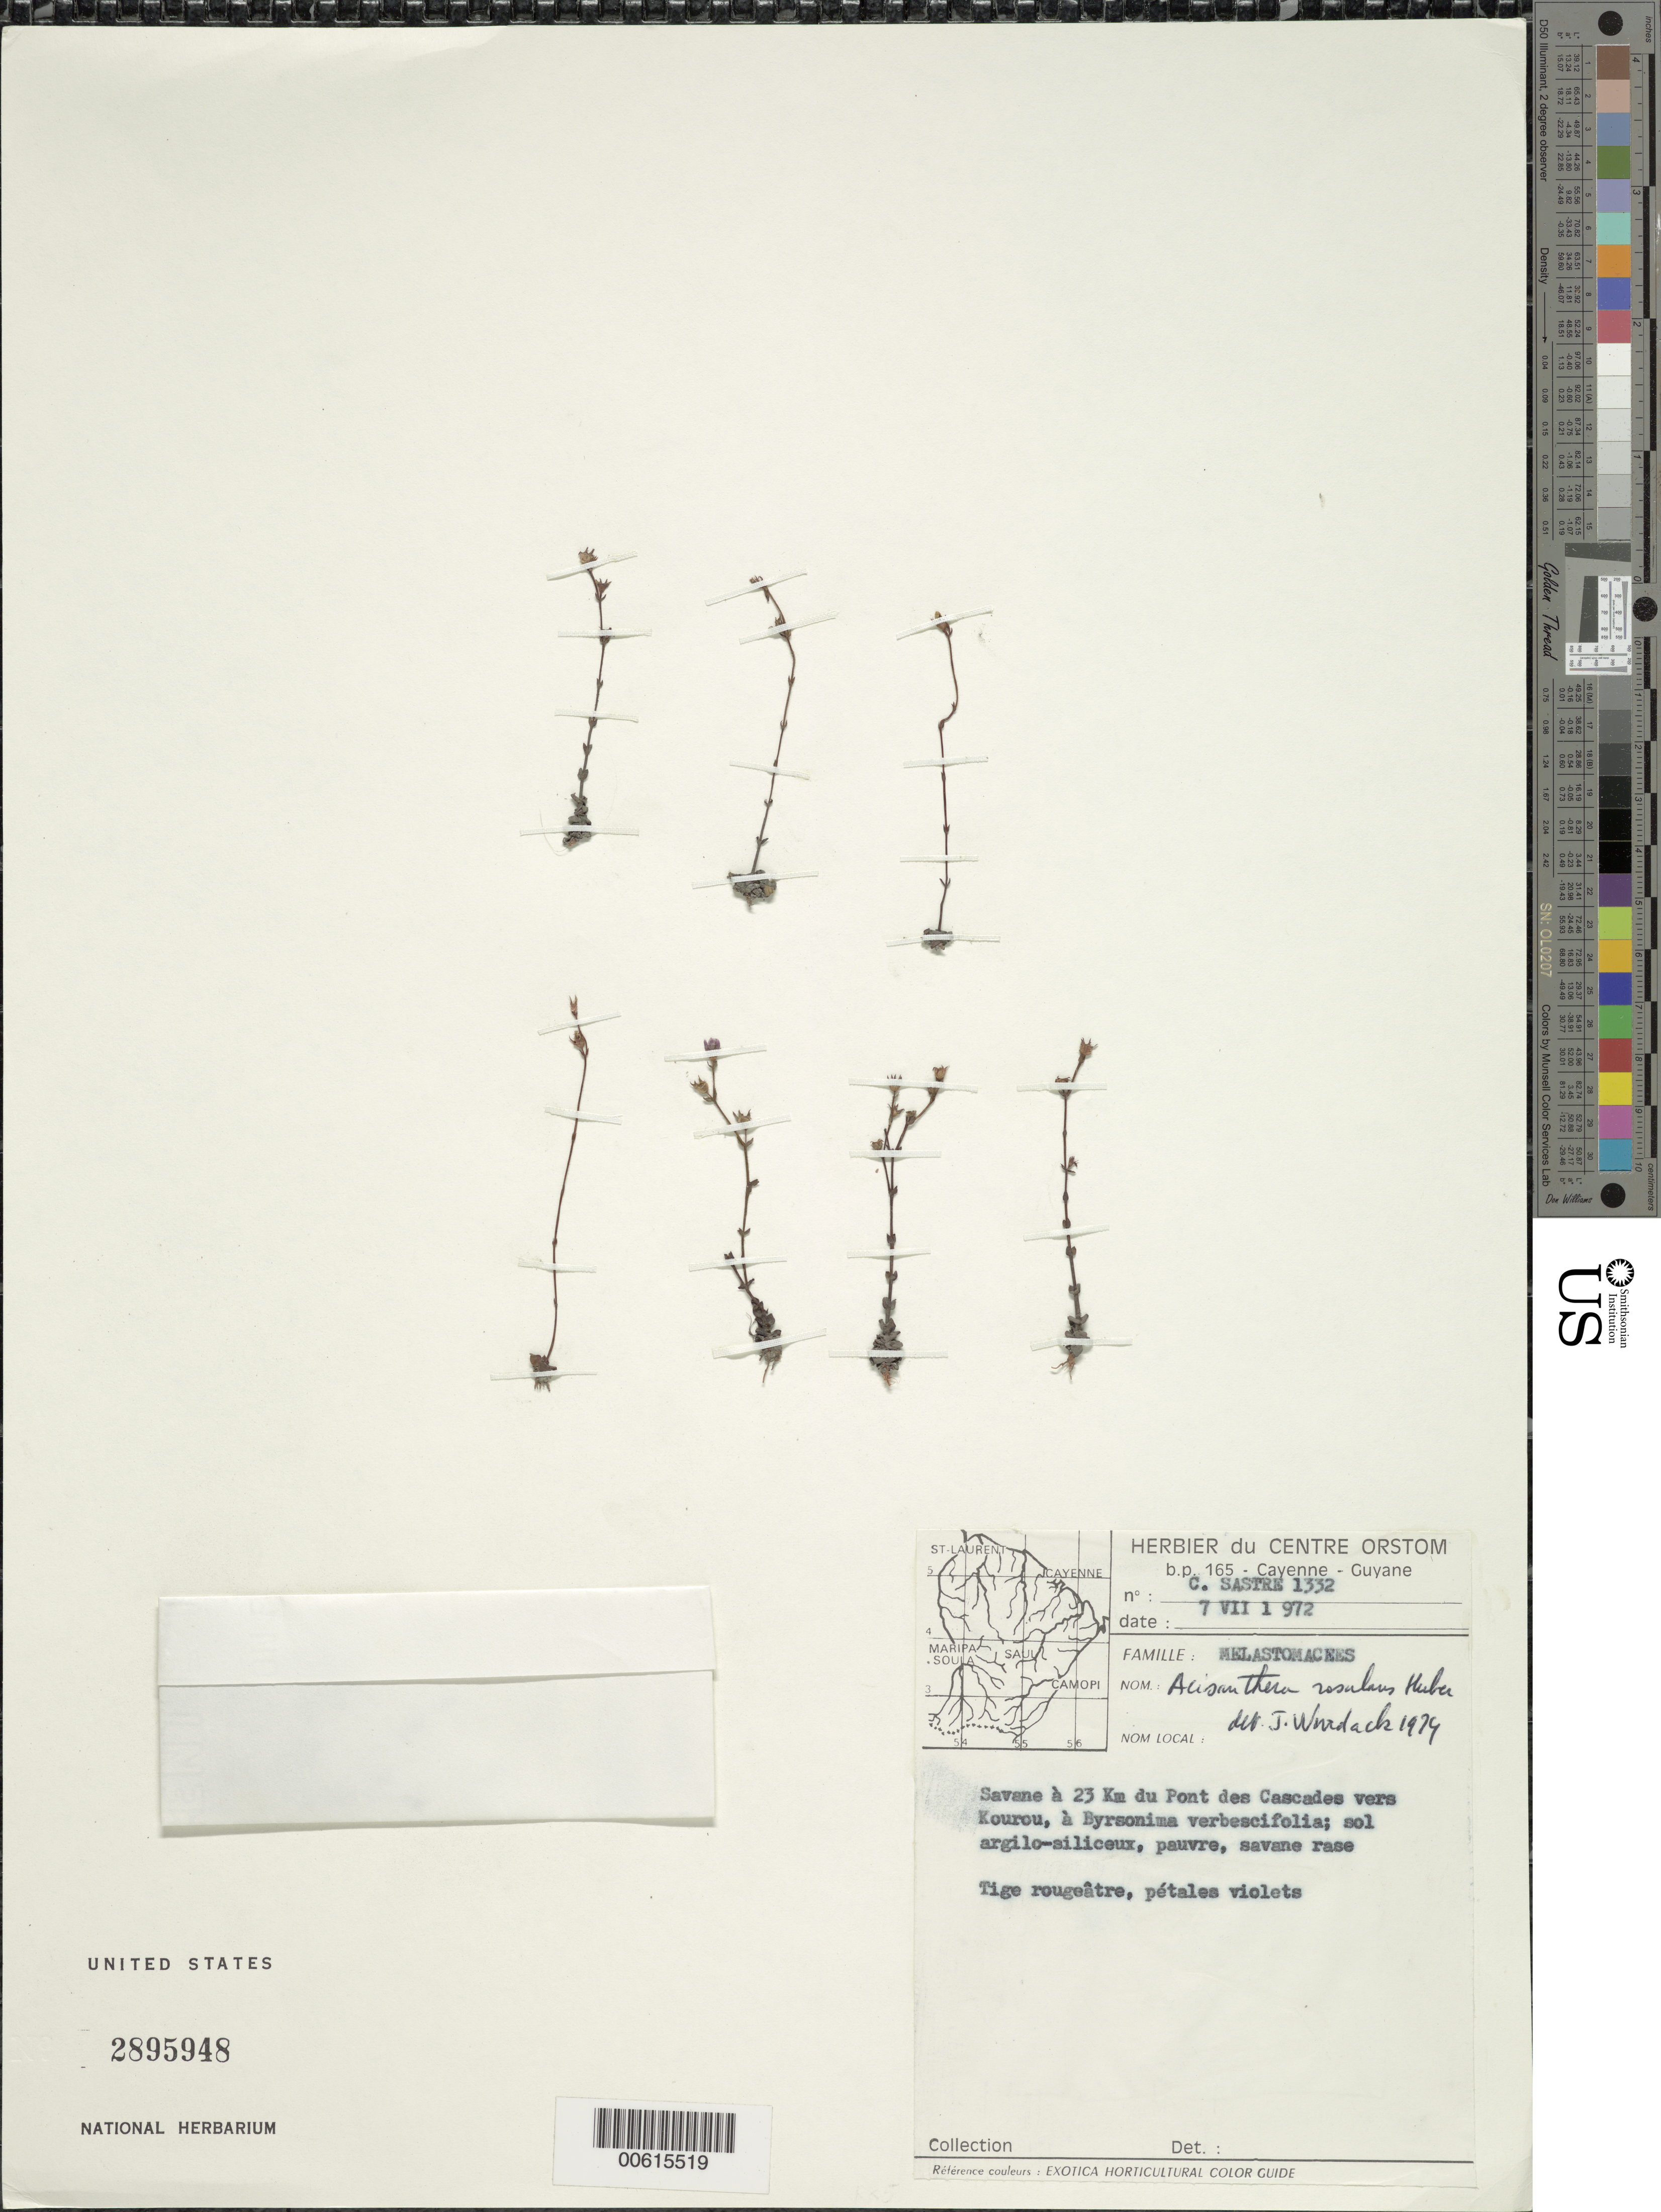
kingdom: Plantae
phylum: Tracheophyta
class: Magnoliopsida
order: Myrtales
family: Melastomataceae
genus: Noterophila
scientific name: Noterophila rosulans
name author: (Huber) Kriebel & M.J. Rocha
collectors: C. Sarthou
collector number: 1332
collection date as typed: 7-Jul-72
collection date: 1972-07-07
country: French Guiana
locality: Kourou, savane a 23 km du Pont des Cascades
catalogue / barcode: US 2895948